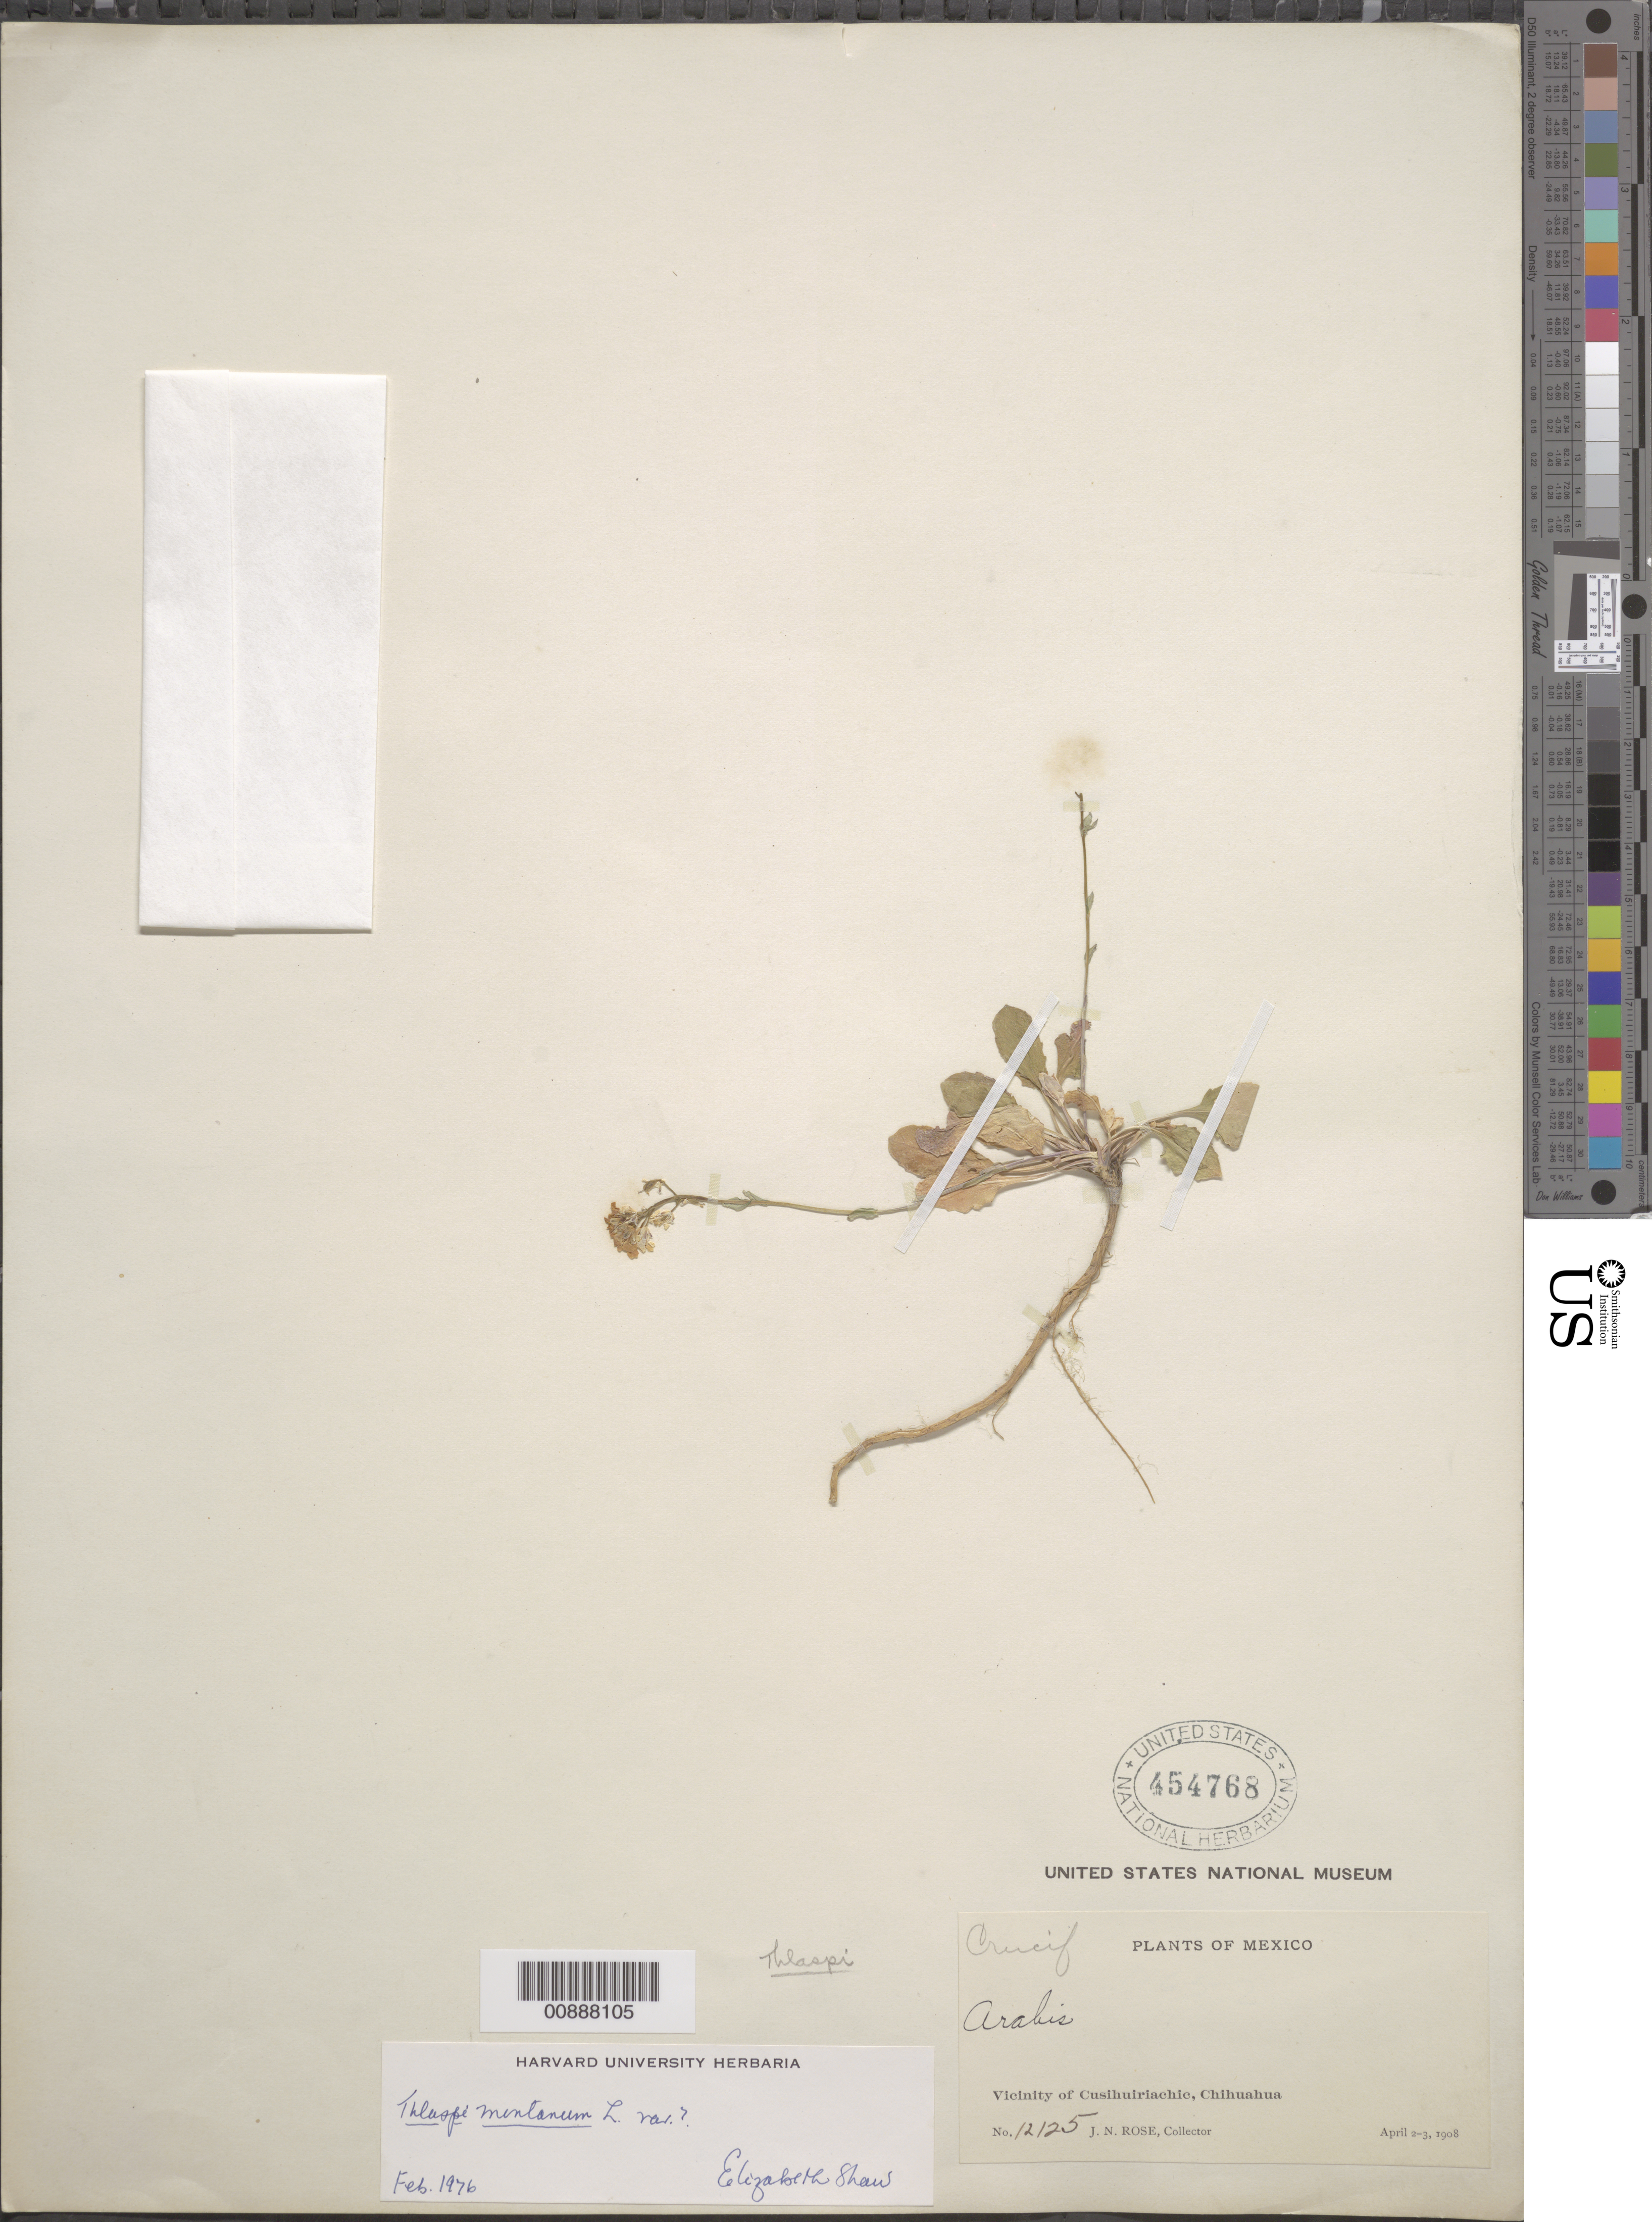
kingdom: Plantae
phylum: Tracheophyta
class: Magnoliopsida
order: Brassicales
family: Brassicaceae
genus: Thlaspi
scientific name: Thlaspi montanum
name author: L.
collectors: J. N. Rose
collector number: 12125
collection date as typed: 02 Apr 1908 to 03 Apr 1908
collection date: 1908-04-02/1908-04-03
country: Mexico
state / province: Chihuahua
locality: Vicinity of Cusihuiriachic, Chihuahua.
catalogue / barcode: US 454768